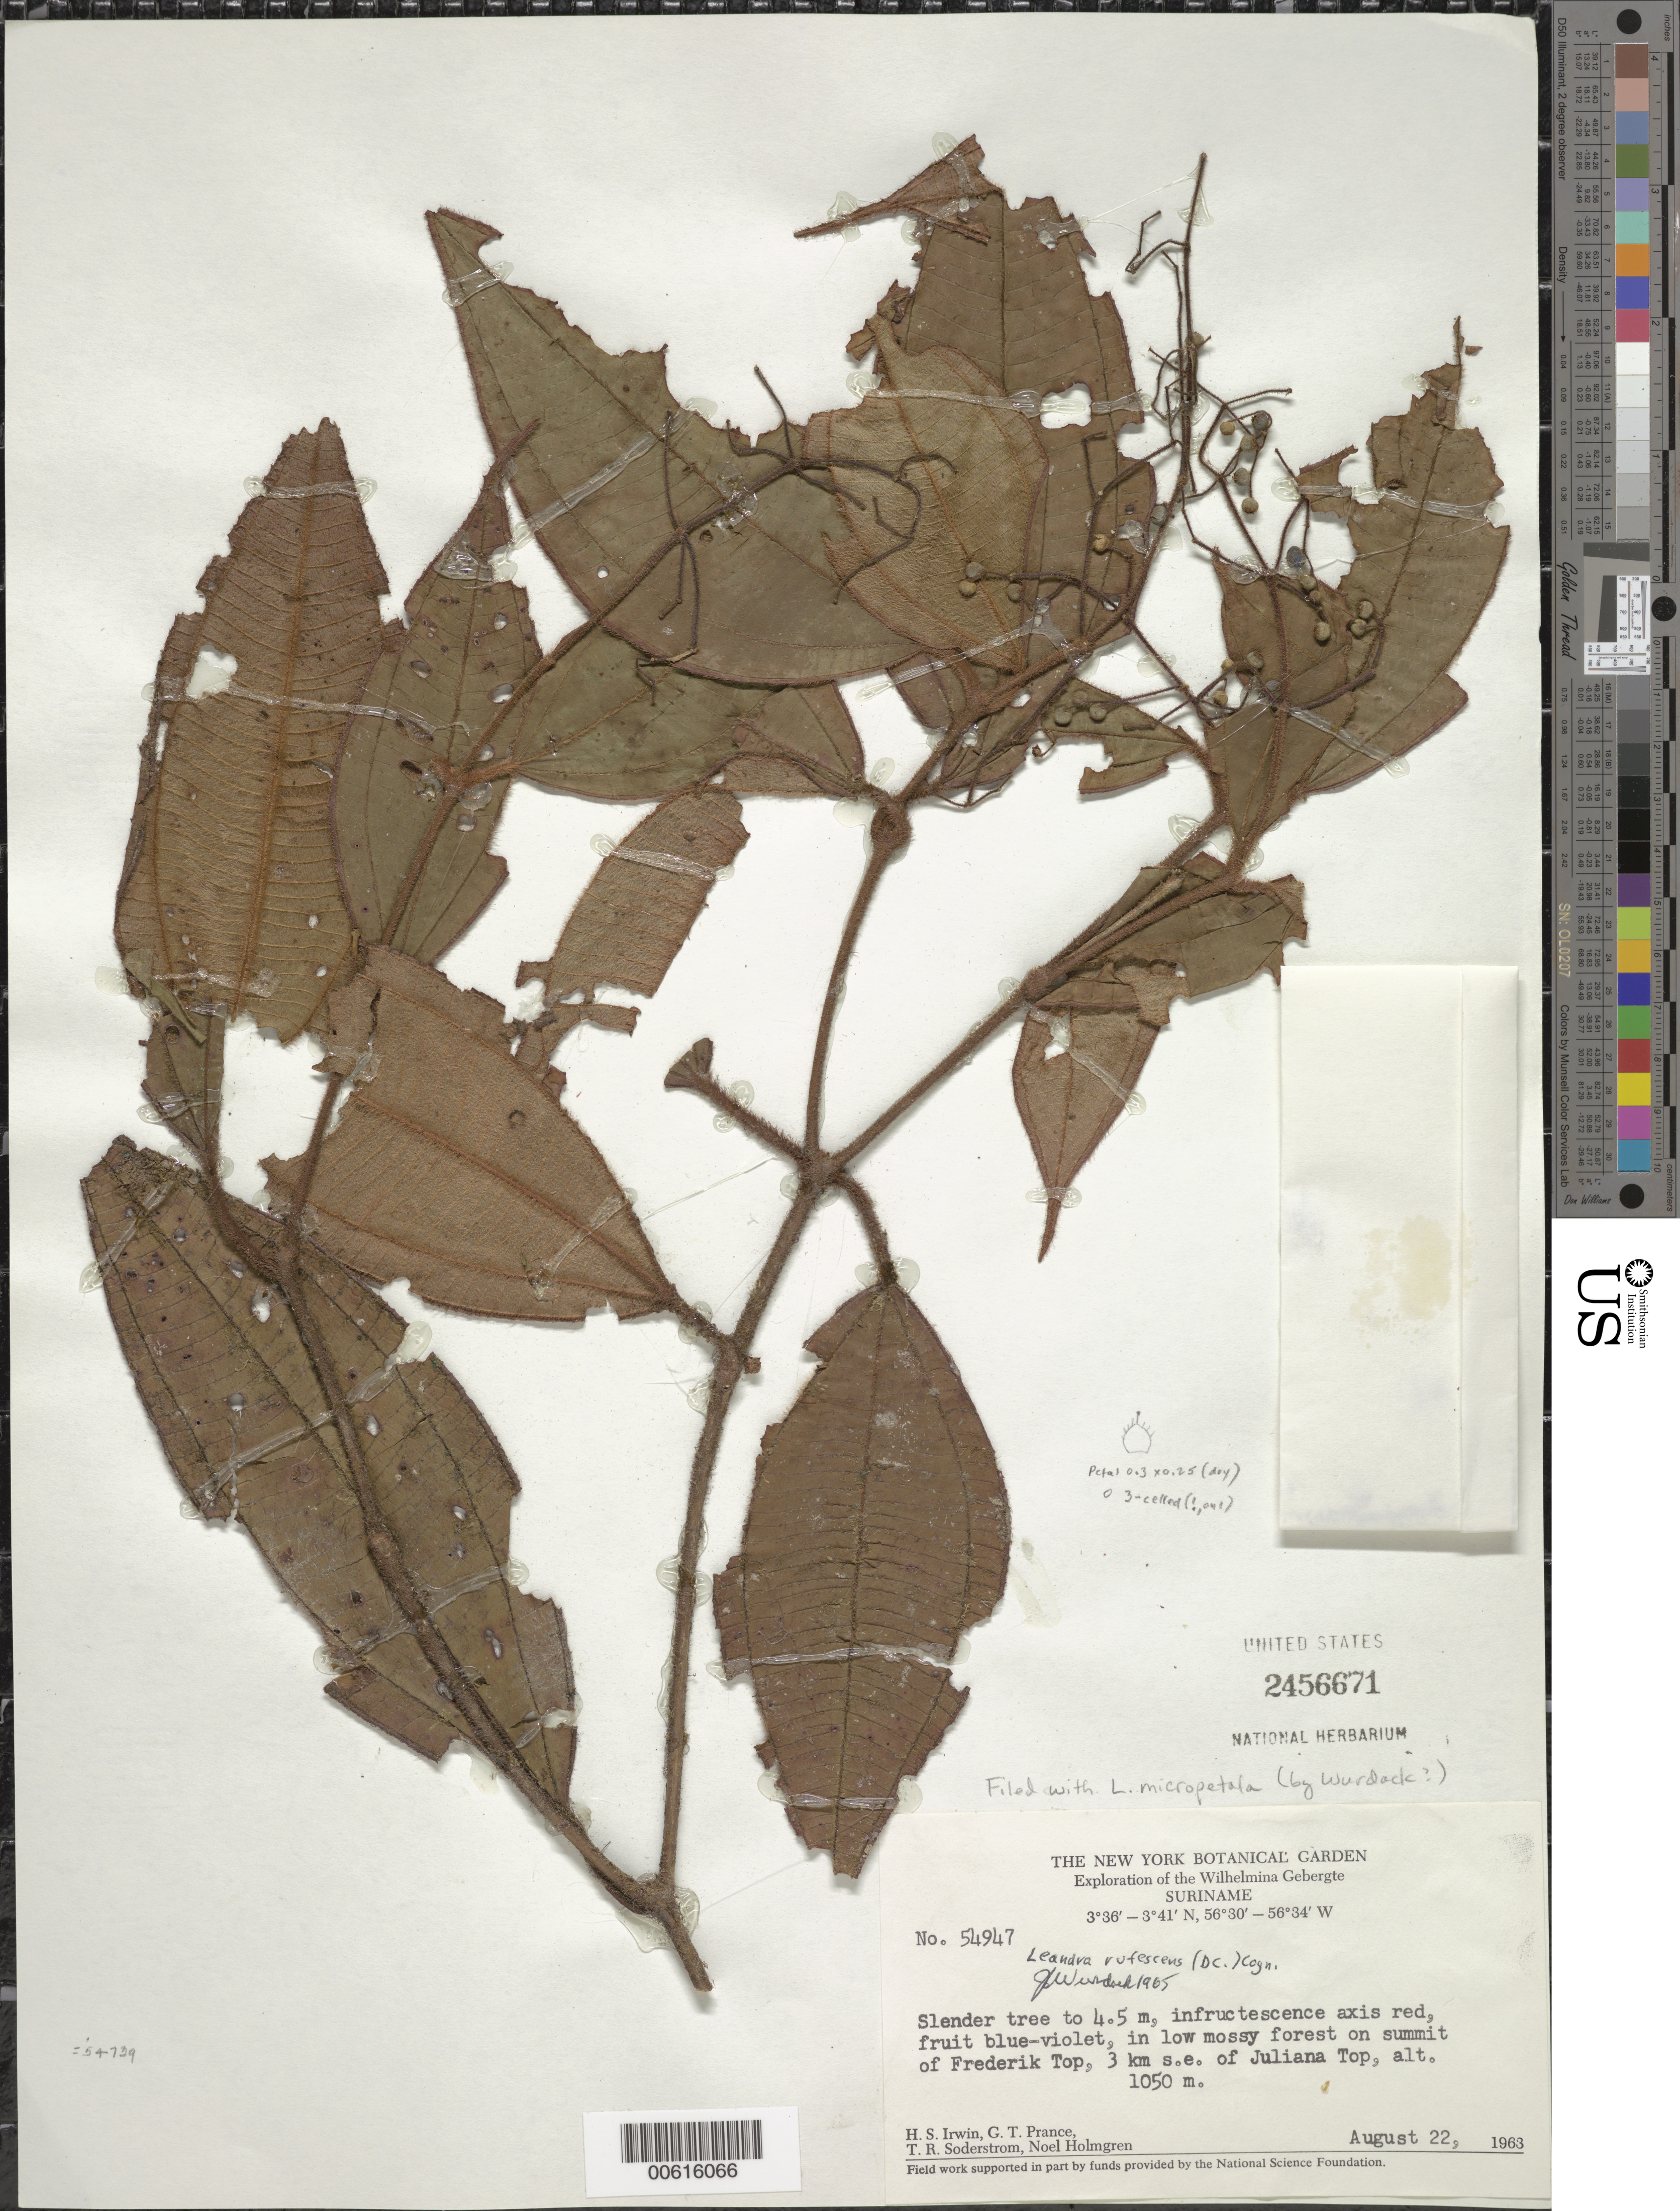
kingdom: Plantae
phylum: Tracheophyta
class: Magnoliopsida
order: Myrtales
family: Melastomataceae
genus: Leandra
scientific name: Leandra rufescens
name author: (DC.) Cogn.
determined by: Wurdack, John J., (US), US (UNITED STATES)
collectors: H. Irwin, G. T. Prance, T. R. Soderstrom & N. H. Holmgren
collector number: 54947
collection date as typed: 22-Aug-63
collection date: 1963-08-22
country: Suriname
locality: Frederik Top, 3 km SE of Juliana Top, Wilhelmina Gebergte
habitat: Low mossy forest at summit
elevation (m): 1050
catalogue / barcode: US 2456671